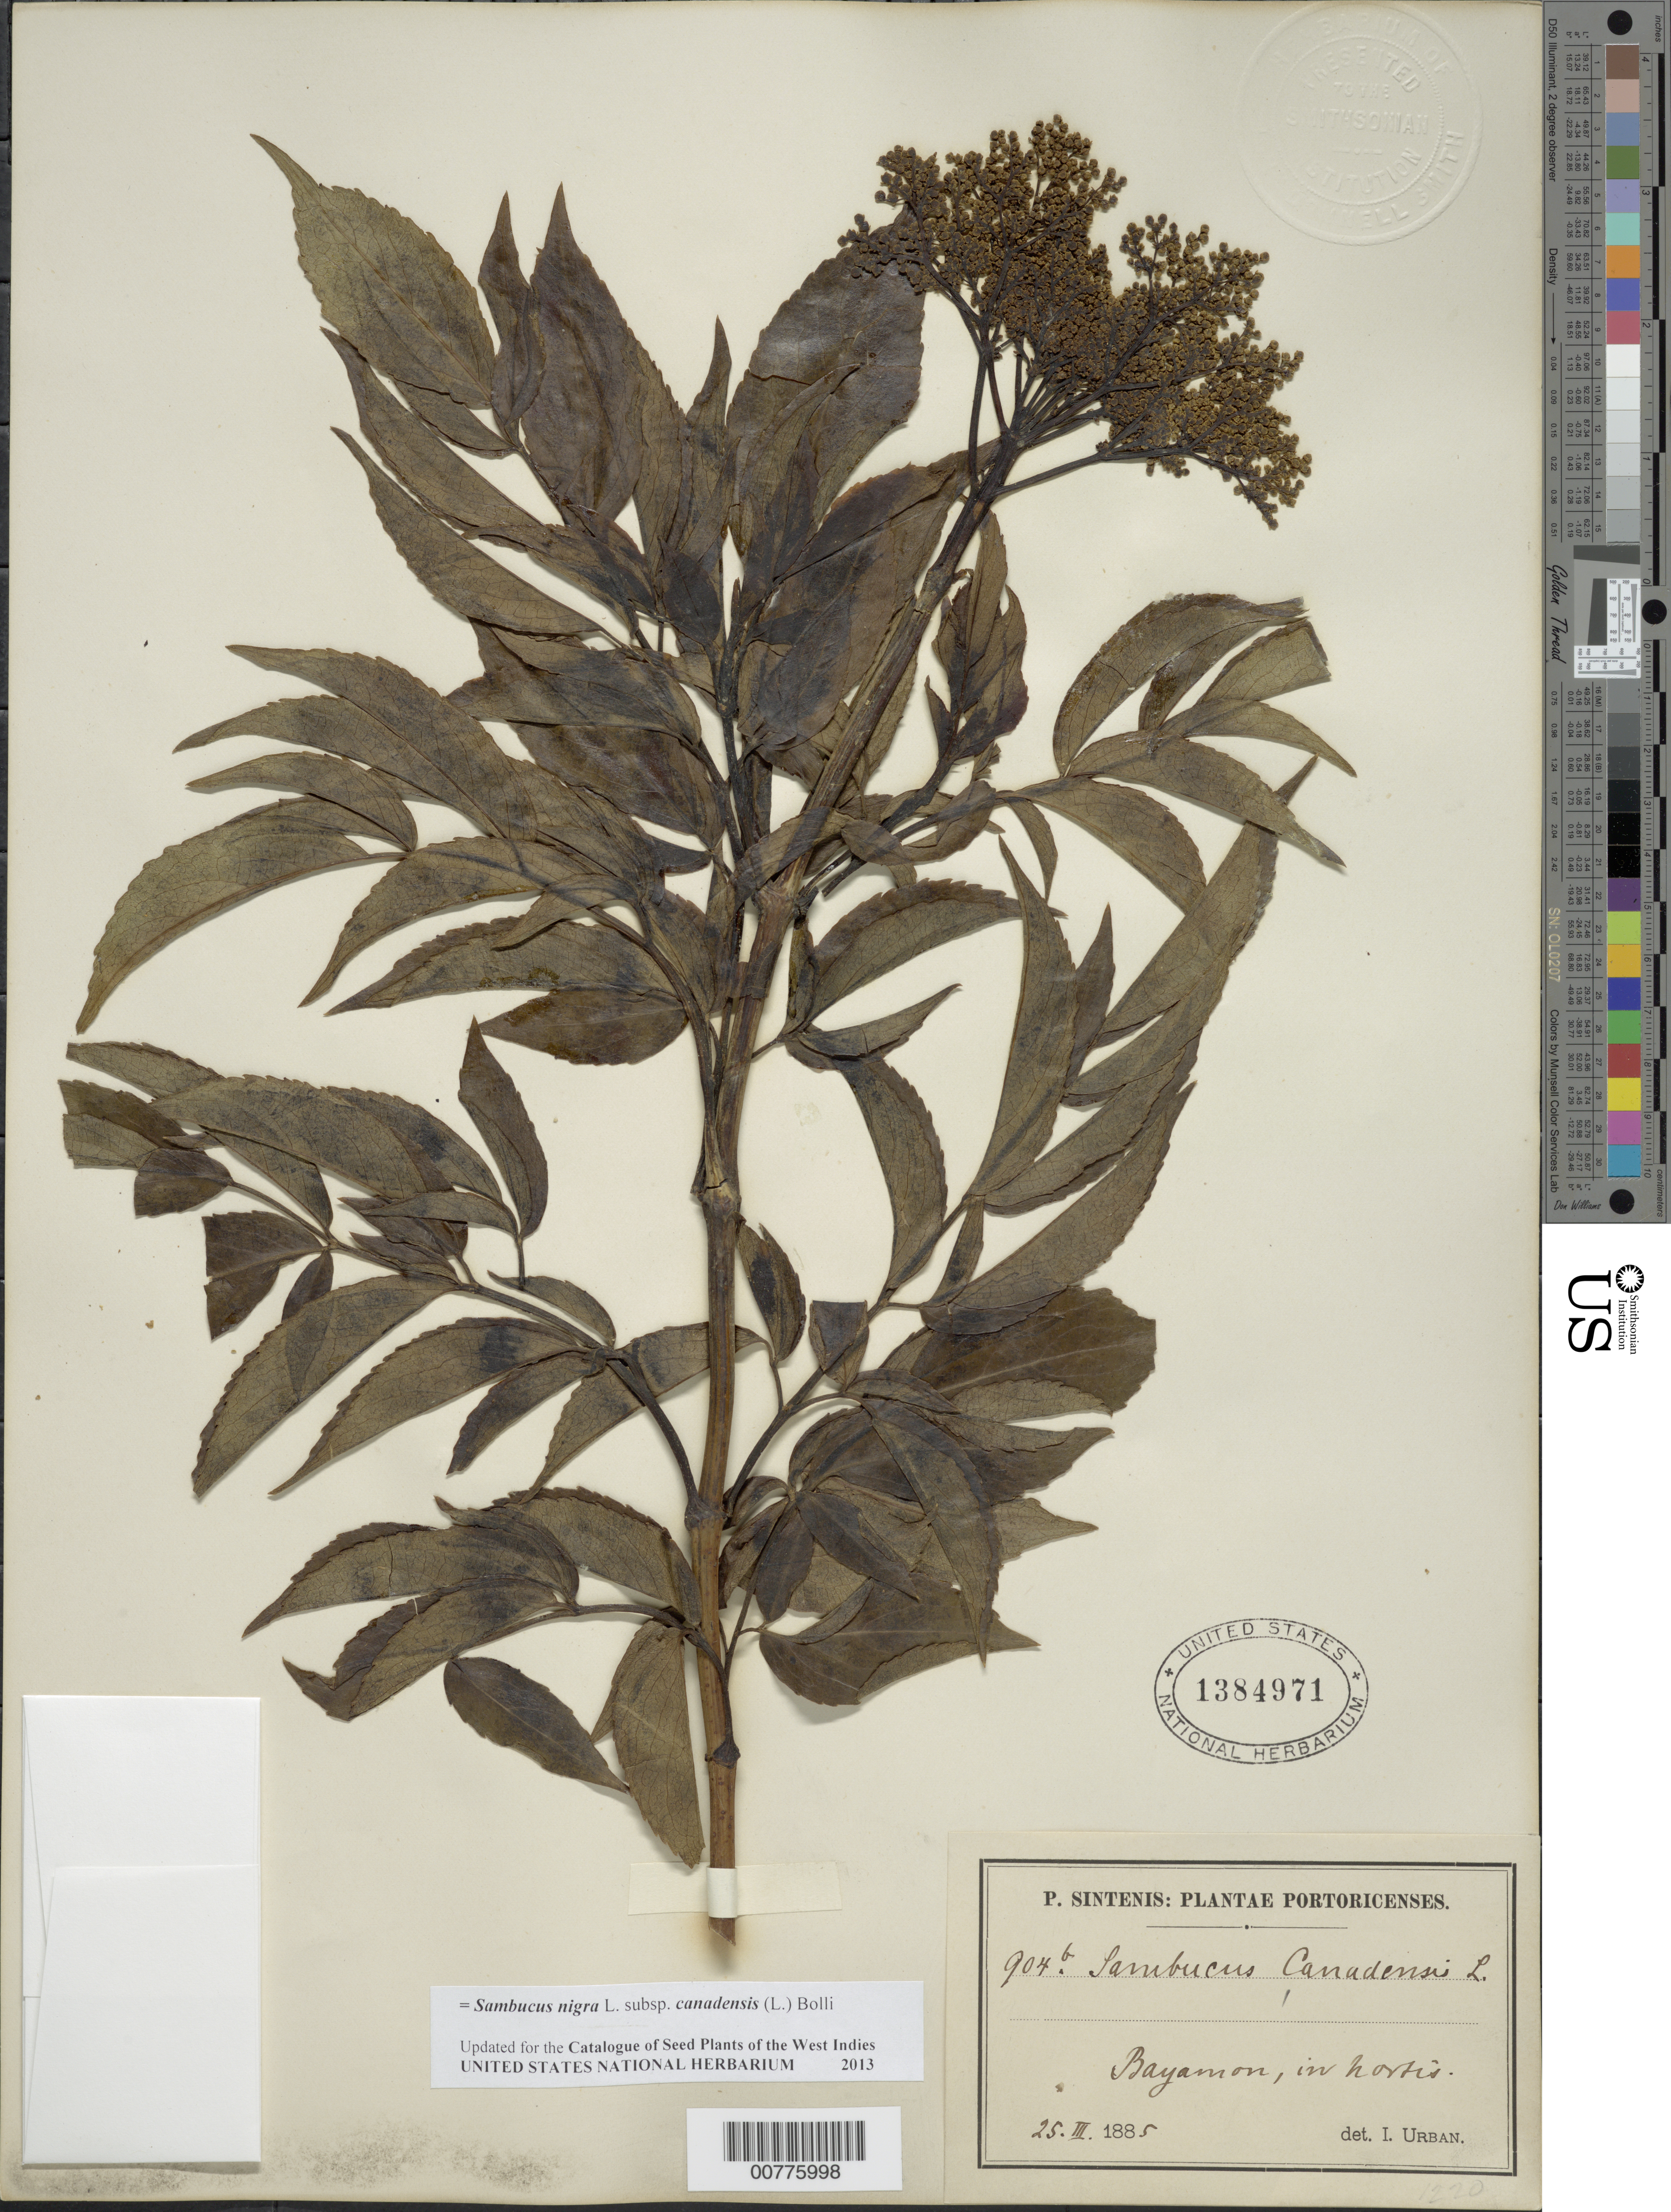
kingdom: Plantae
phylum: Tracheophyta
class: Magnoliopsida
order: Dipsacales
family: Viburnaceae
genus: Sambucus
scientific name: Sambucus nigra subsp. canadensis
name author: (L.) Bolli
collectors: P. Sintenis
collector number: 904b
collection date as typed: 25 Mar 1885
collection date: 1885-03-25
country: Puerto Rico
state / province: Bayamón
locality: Bayamon, in hortis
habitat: In hortis.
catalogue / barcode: US 1384971